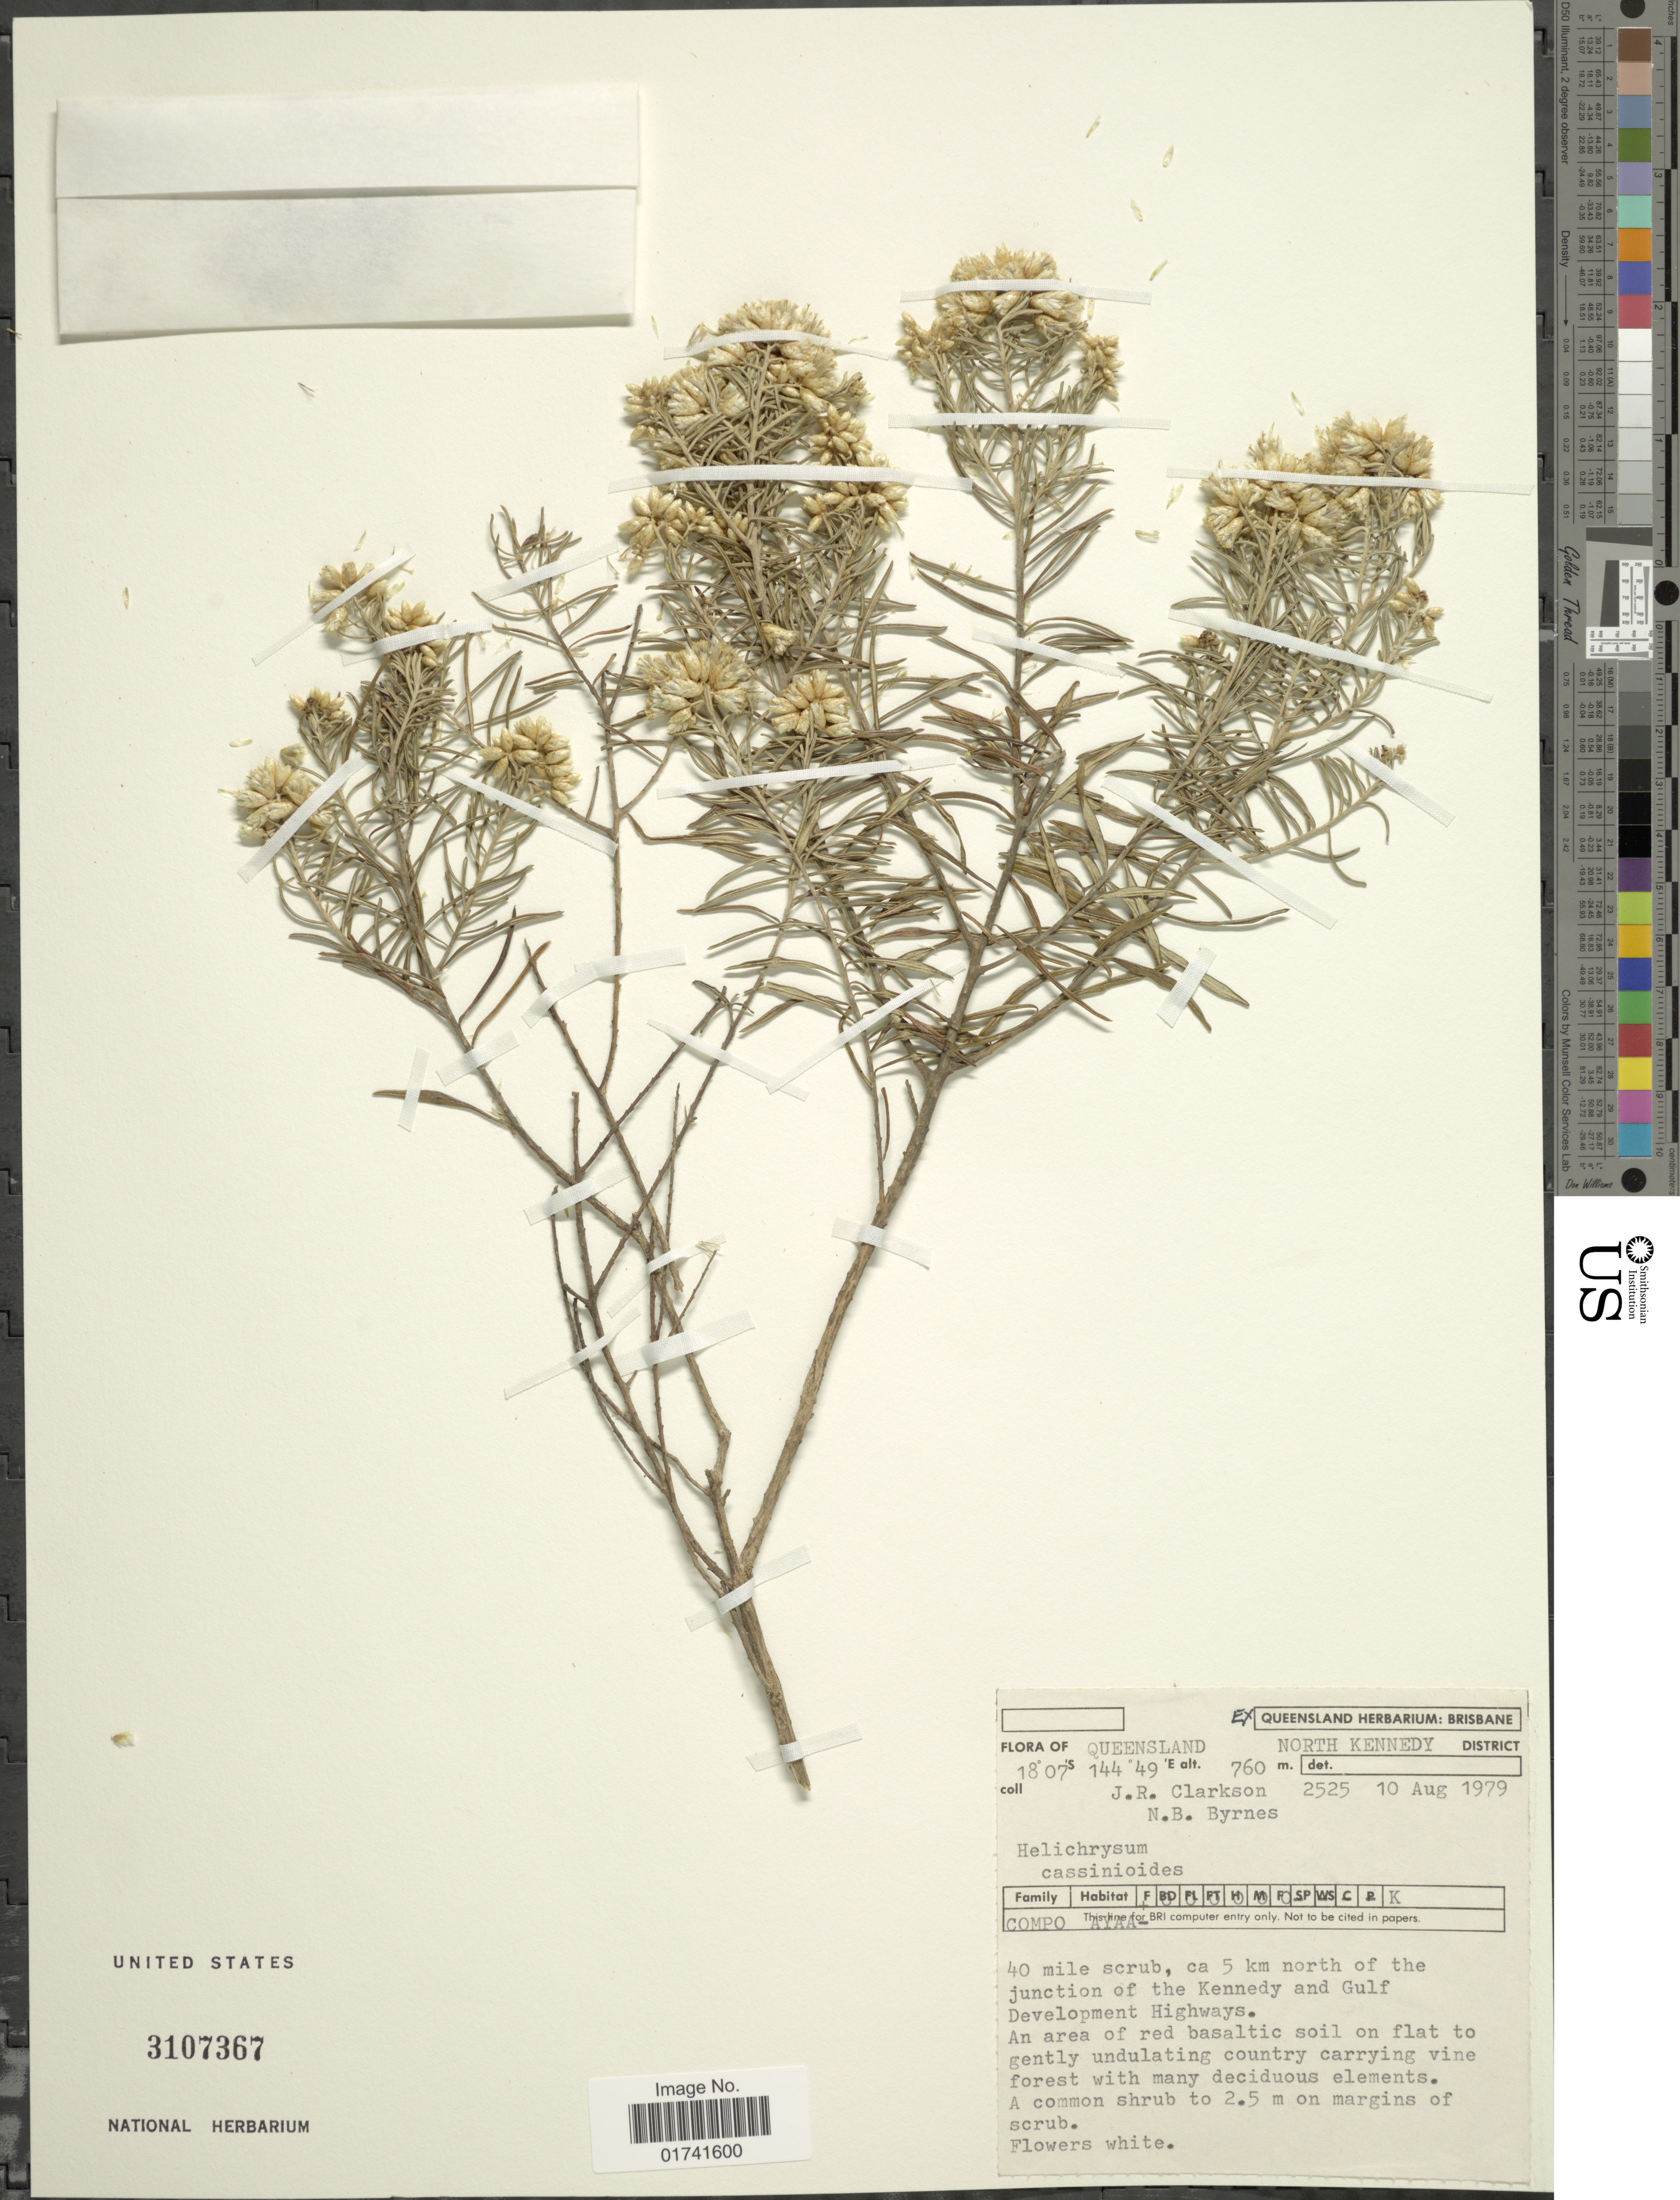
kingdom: Plantae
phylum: Tracheophyta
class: Magnoliopsida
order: Asterales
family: Asteraceae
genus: Ozothamnus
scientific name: Ozothamnus casssinioides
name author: (Benth.) Anderb.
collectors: J. Clarkson & N. Byrnes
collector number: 2525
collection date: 1979-08-10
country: Australia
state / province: Queensland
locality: North Kennedy District, 40 mile scrub, ca 5 km north of the junction of the Kennedy and Gulf Development Highways.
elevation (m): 760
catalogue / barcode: US 3107367